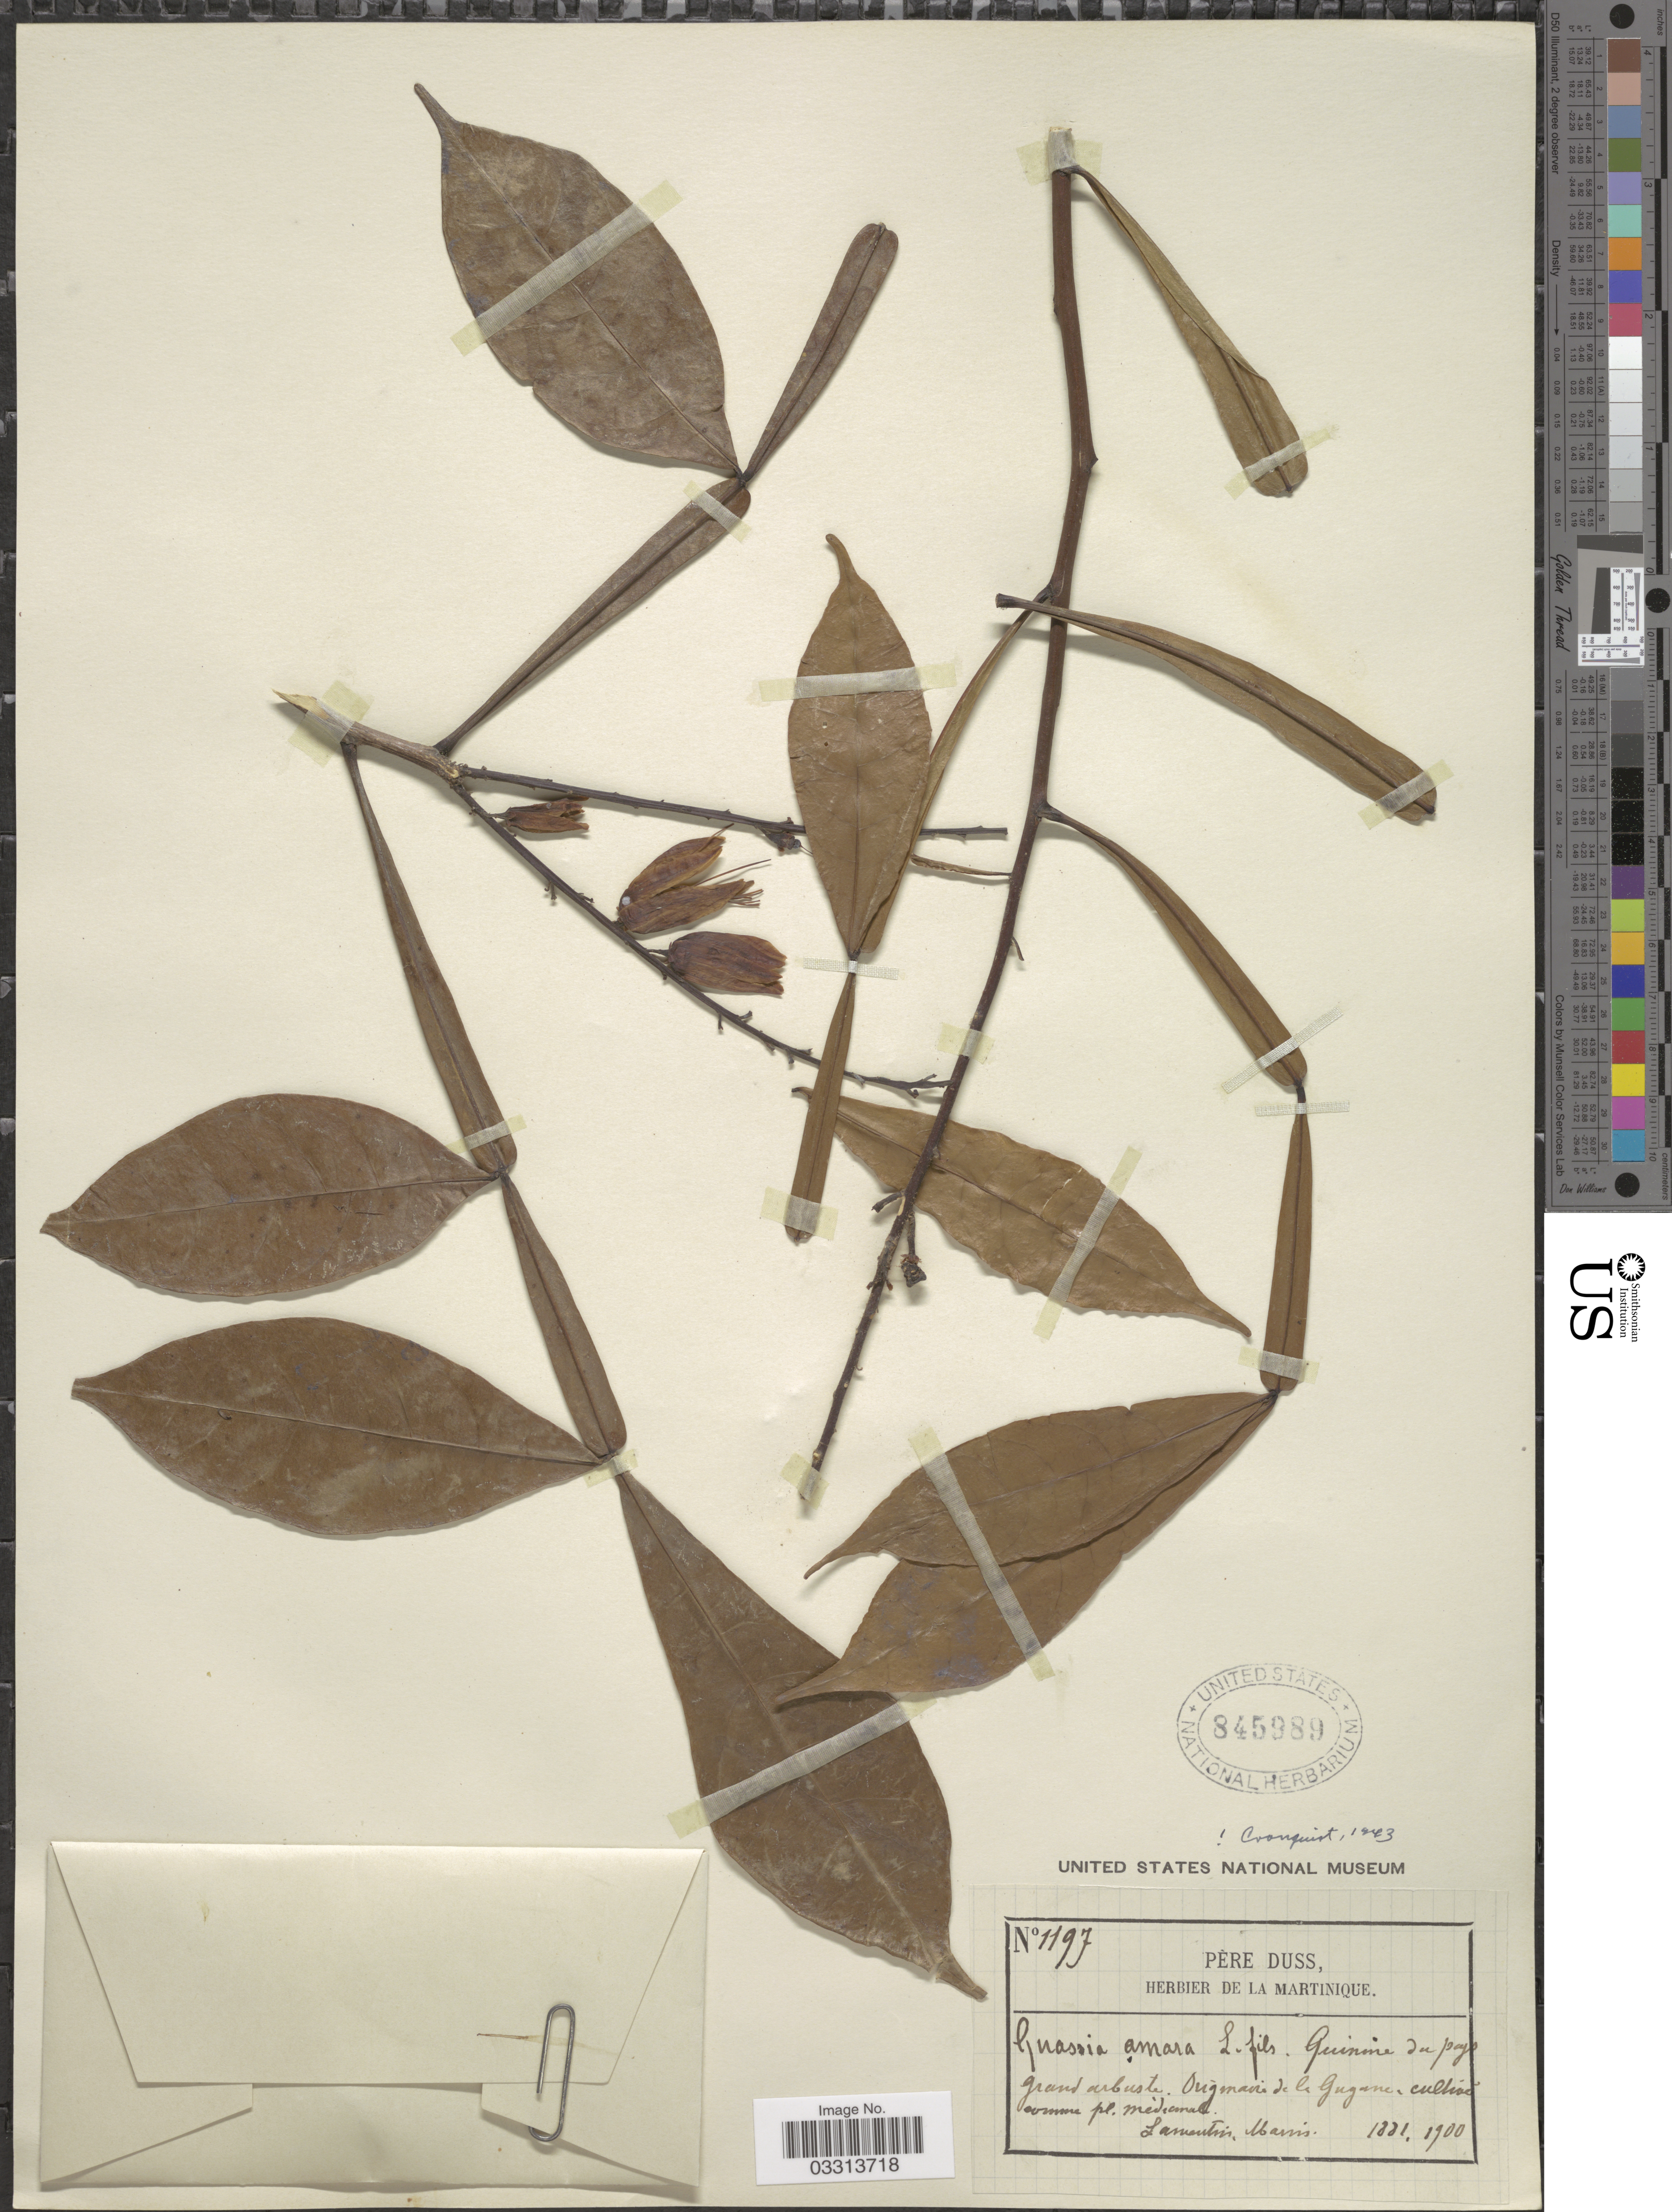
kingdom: Plantae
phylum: Tracheophyta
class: Magnoliopsida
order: Sapindales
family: Simaroubaceae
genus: Quassia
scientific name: Quassia amara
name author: L.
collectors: Père Duss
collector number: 1197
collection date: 1881/1900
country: Guyana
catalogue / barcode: US 845989